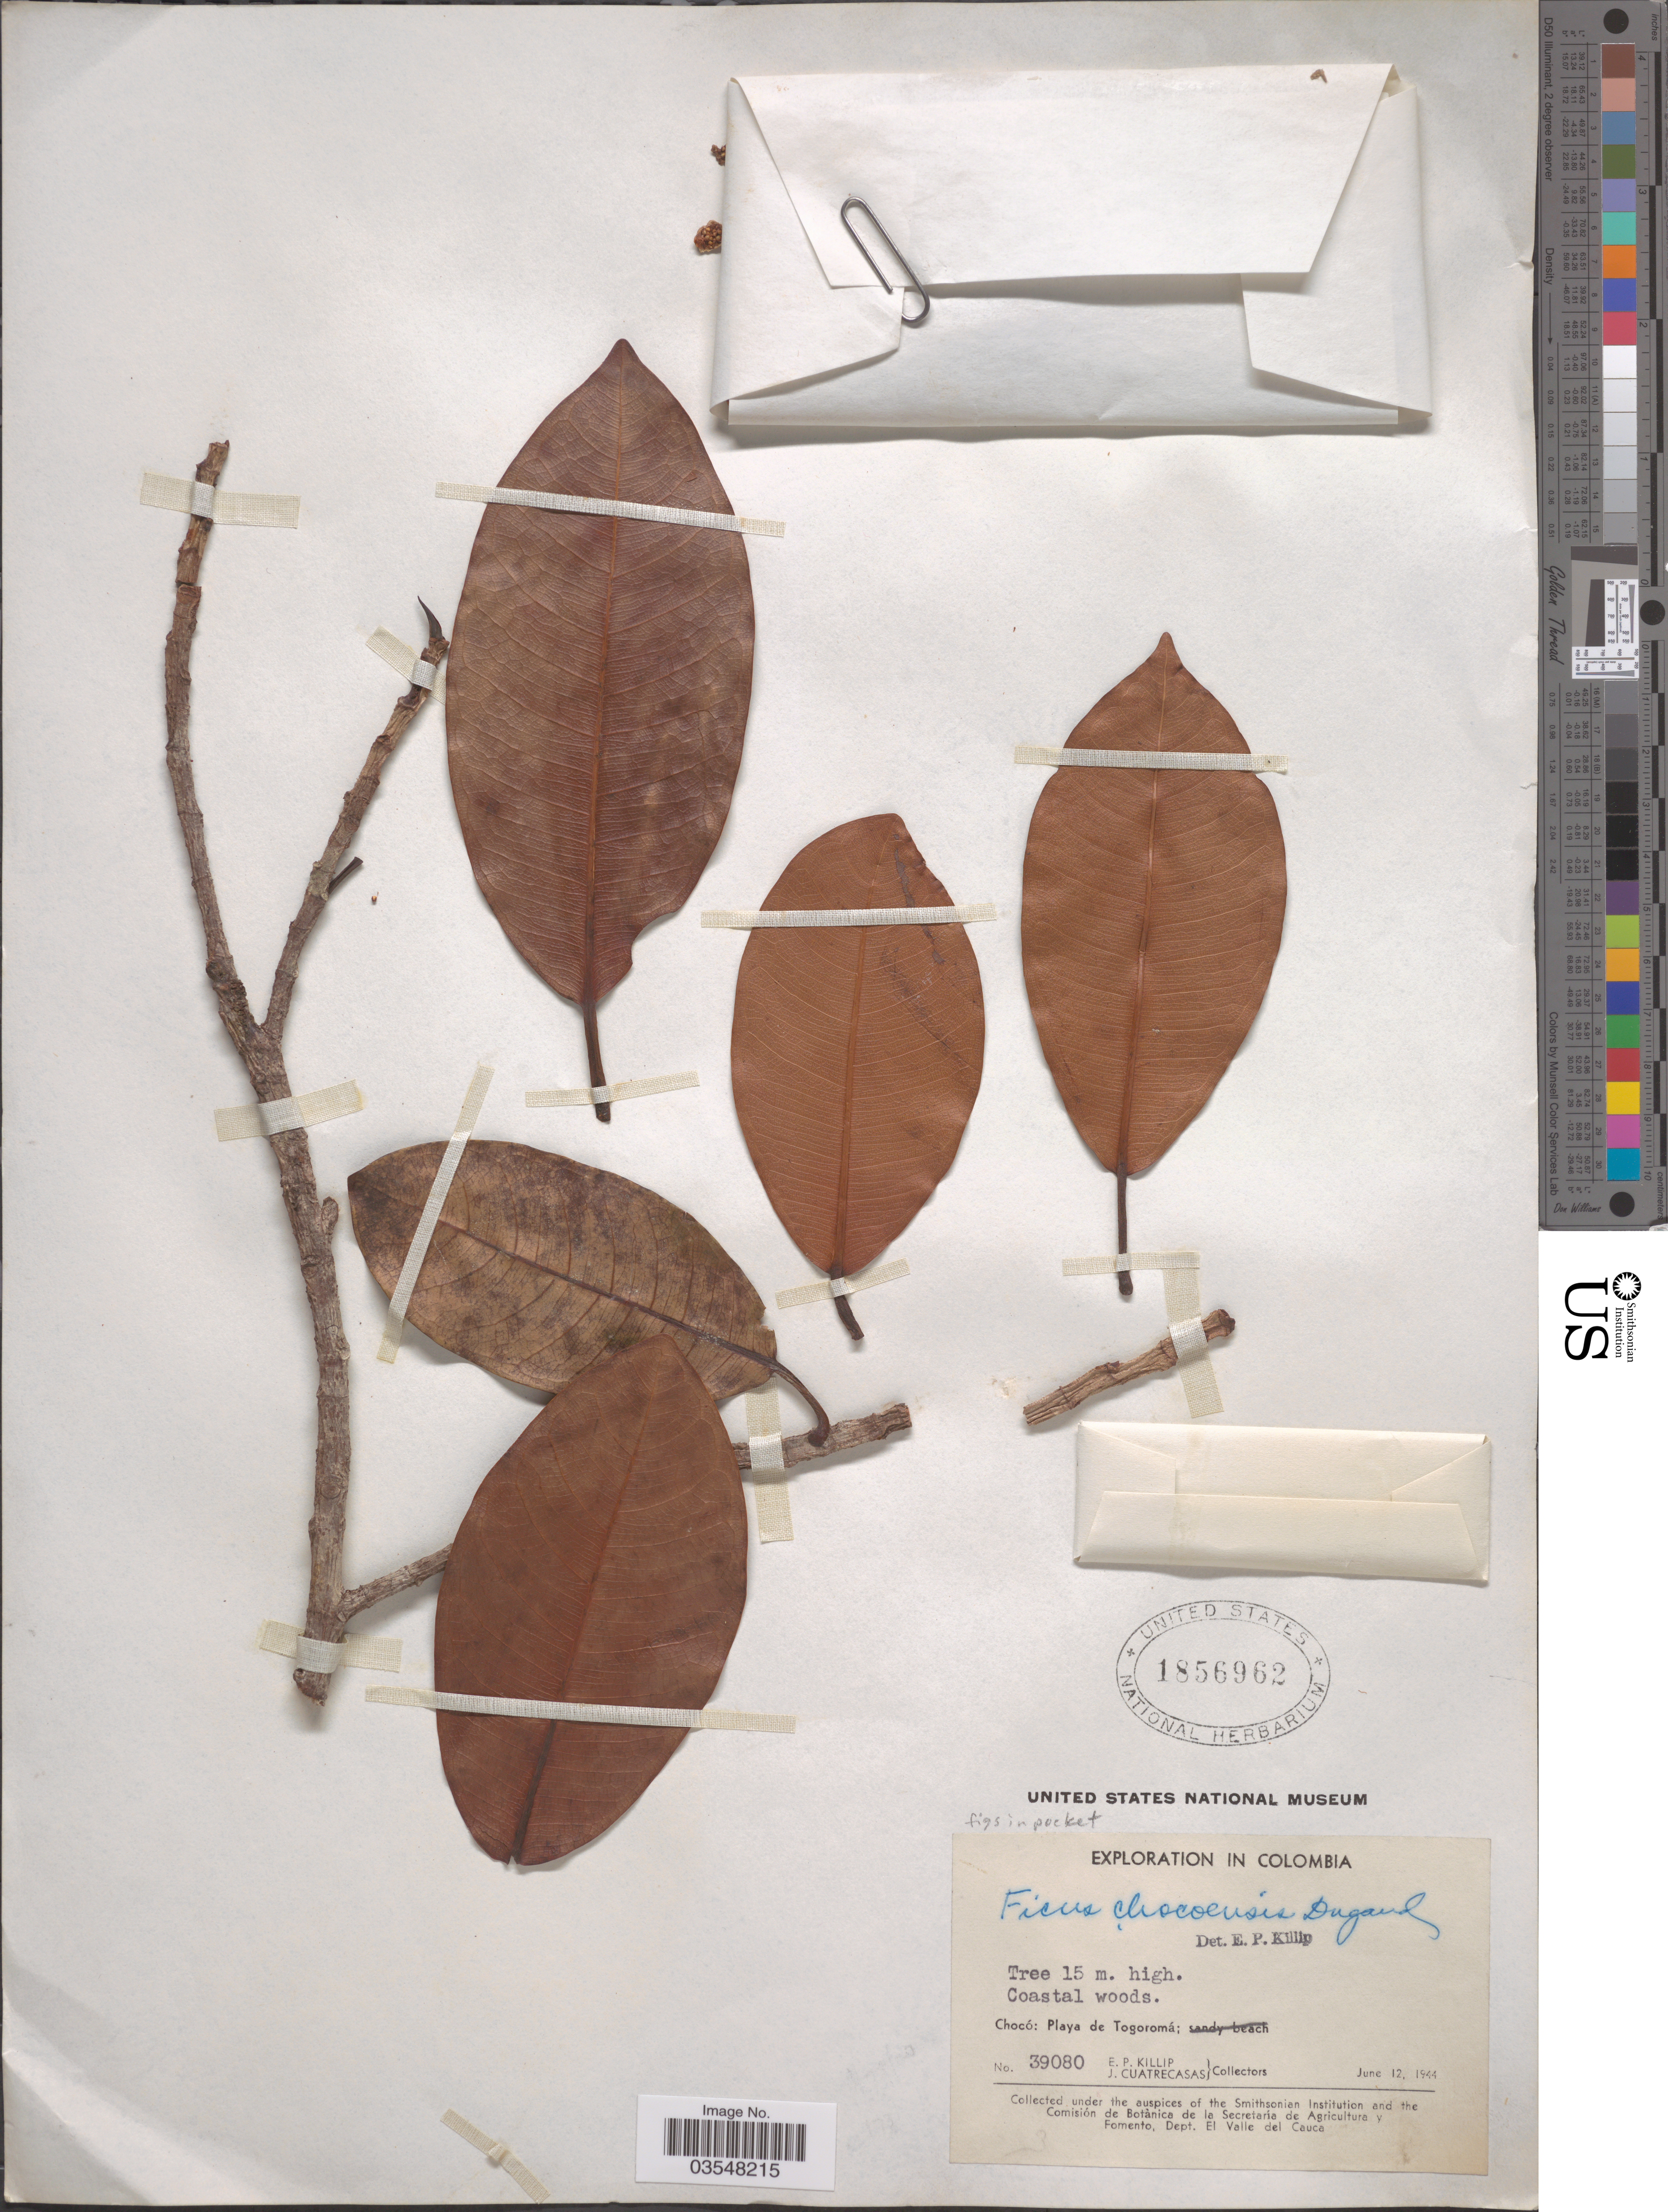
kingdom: Plantae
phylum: Tracheophyta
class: Magnoliopsida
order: Rosales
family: Moraceae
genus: Ficus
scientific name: Ficus chocoensis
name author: Dugand G.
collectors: E. P. Killip & J. Cuatrecasas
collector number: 39080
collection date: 1944-06-12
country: Colombia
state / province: Chocó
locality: Playa de Togoromá.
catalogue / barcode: US 1856962